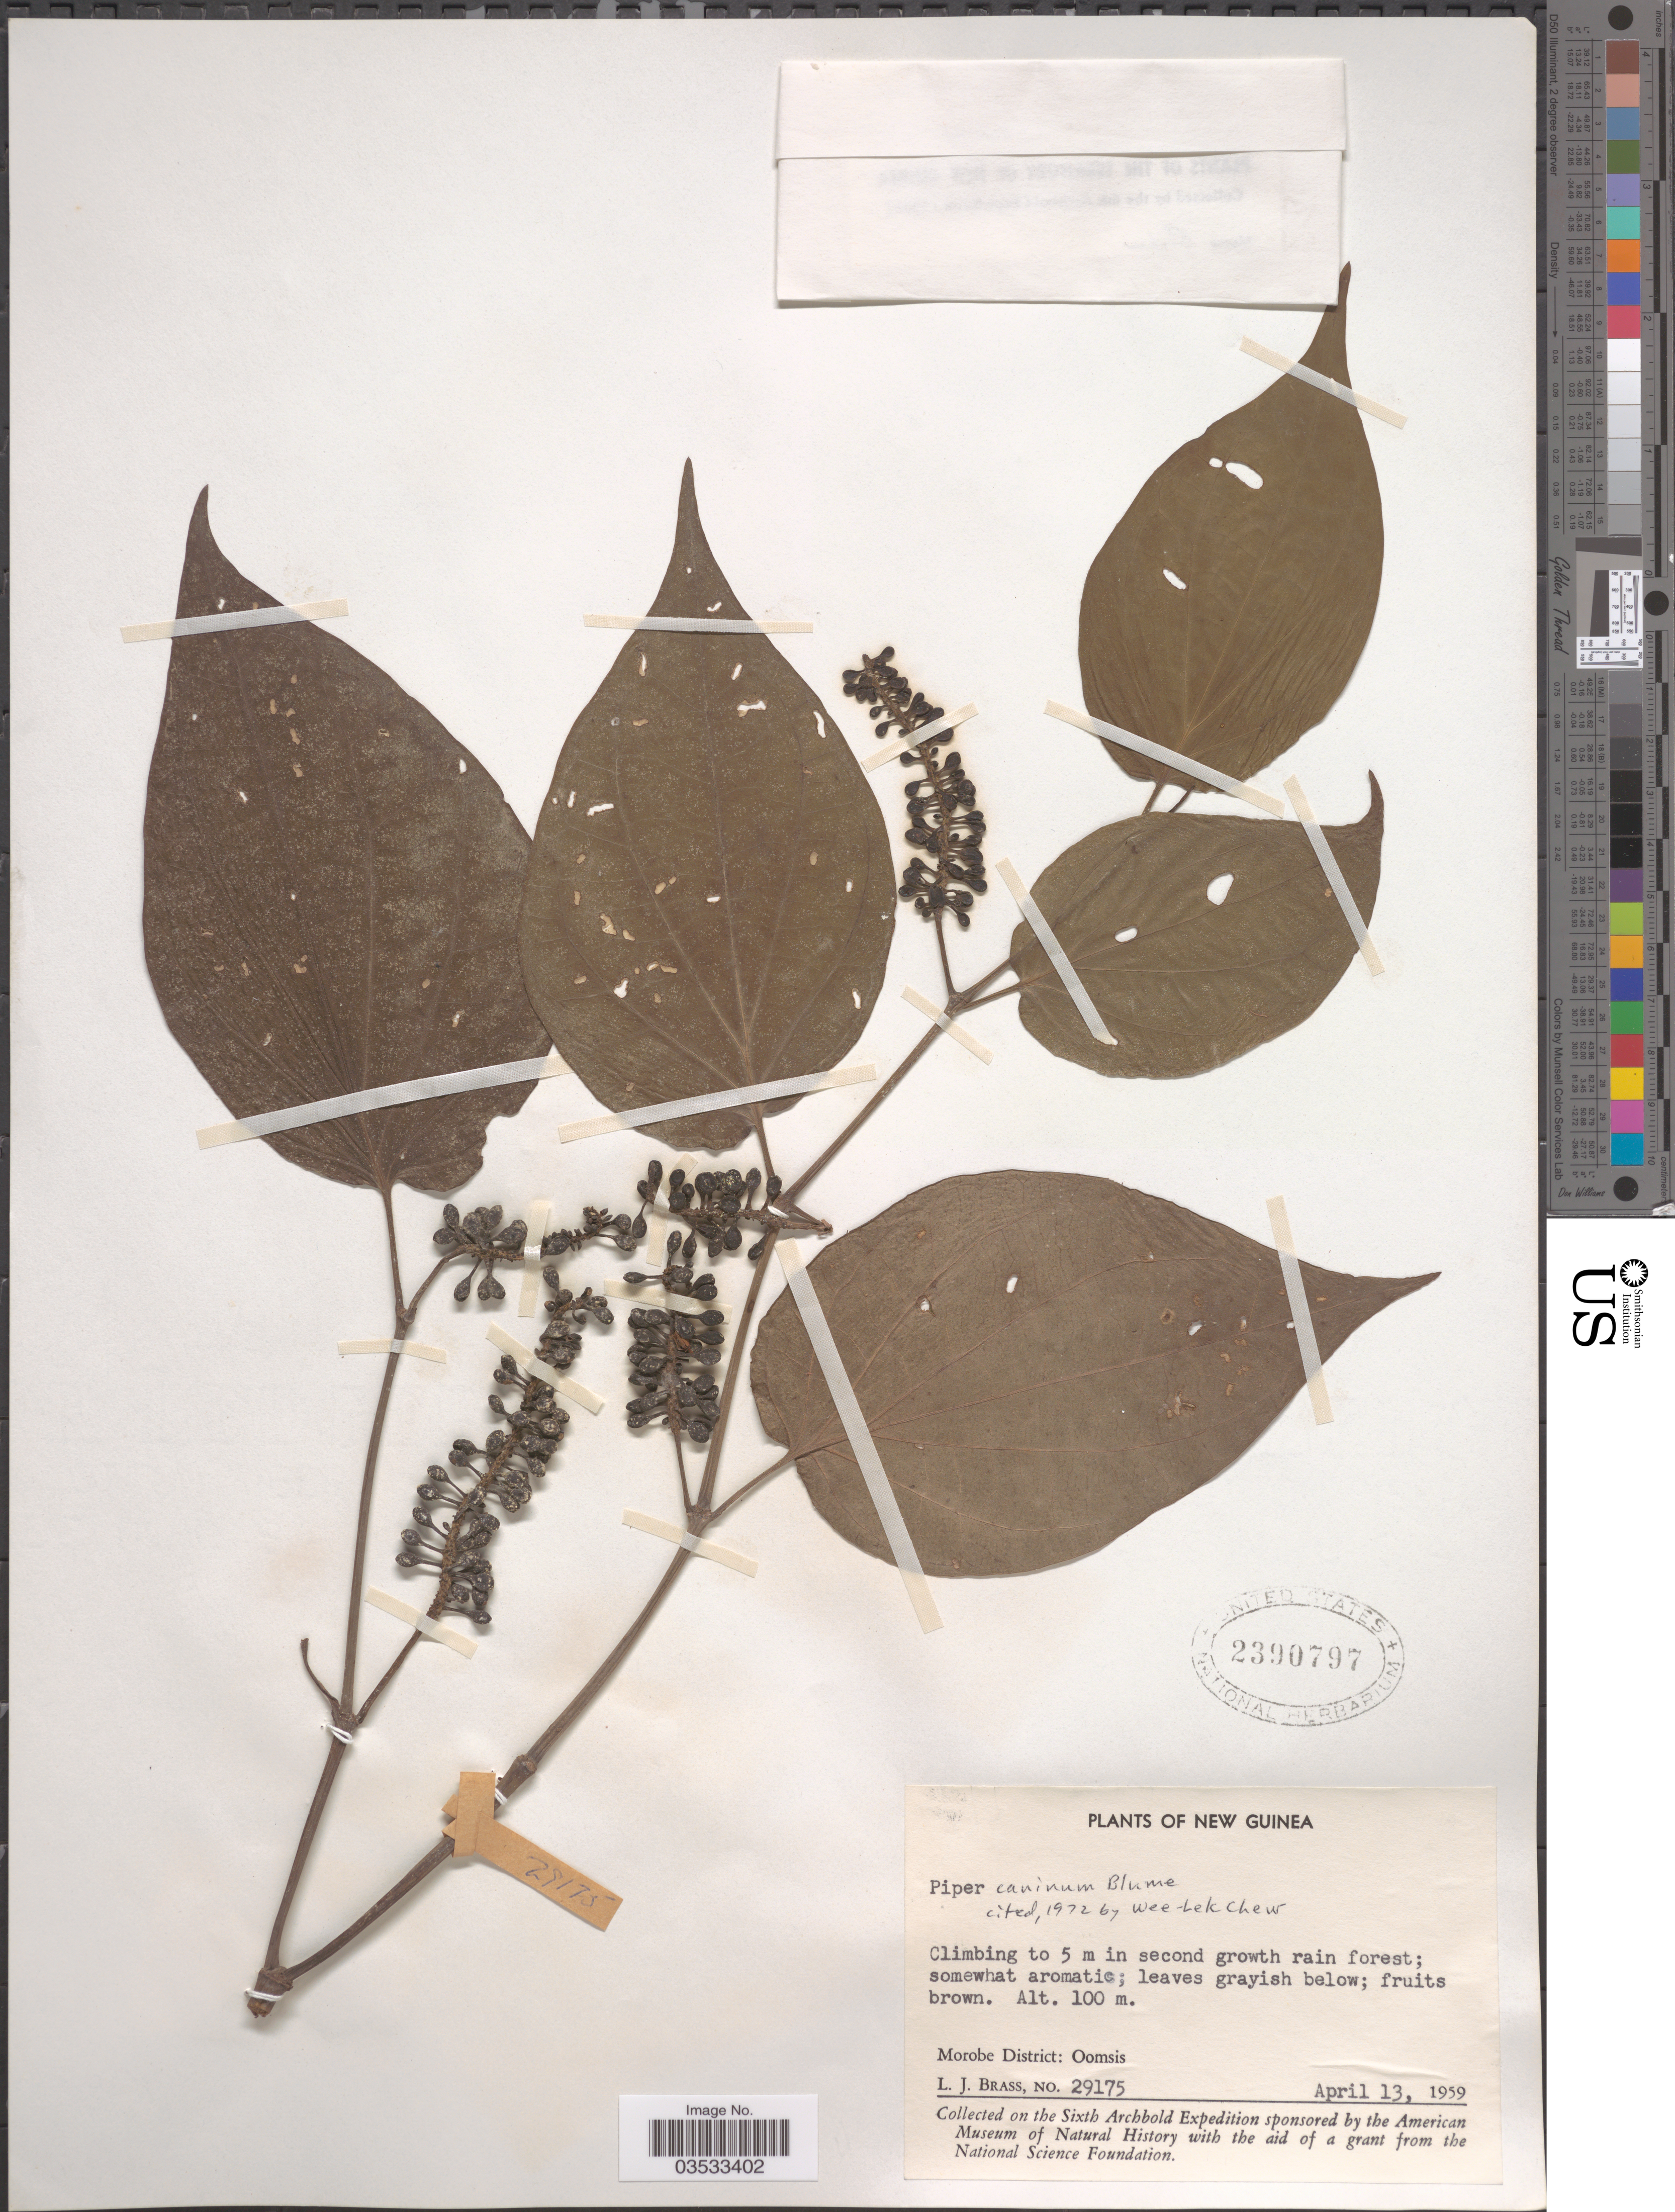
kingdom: Plantae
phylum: Tracheophyta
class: Magnoliopsida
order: Piperales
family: Piperaceae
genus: Piper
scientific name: Piper caninum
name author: Blume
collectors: L. J. Brass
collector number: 29175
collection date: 1959-04-13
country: Papua New Guinea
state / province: Morobe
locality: Morobe District: Oomsis.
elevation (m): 100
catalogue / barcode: US 2390797